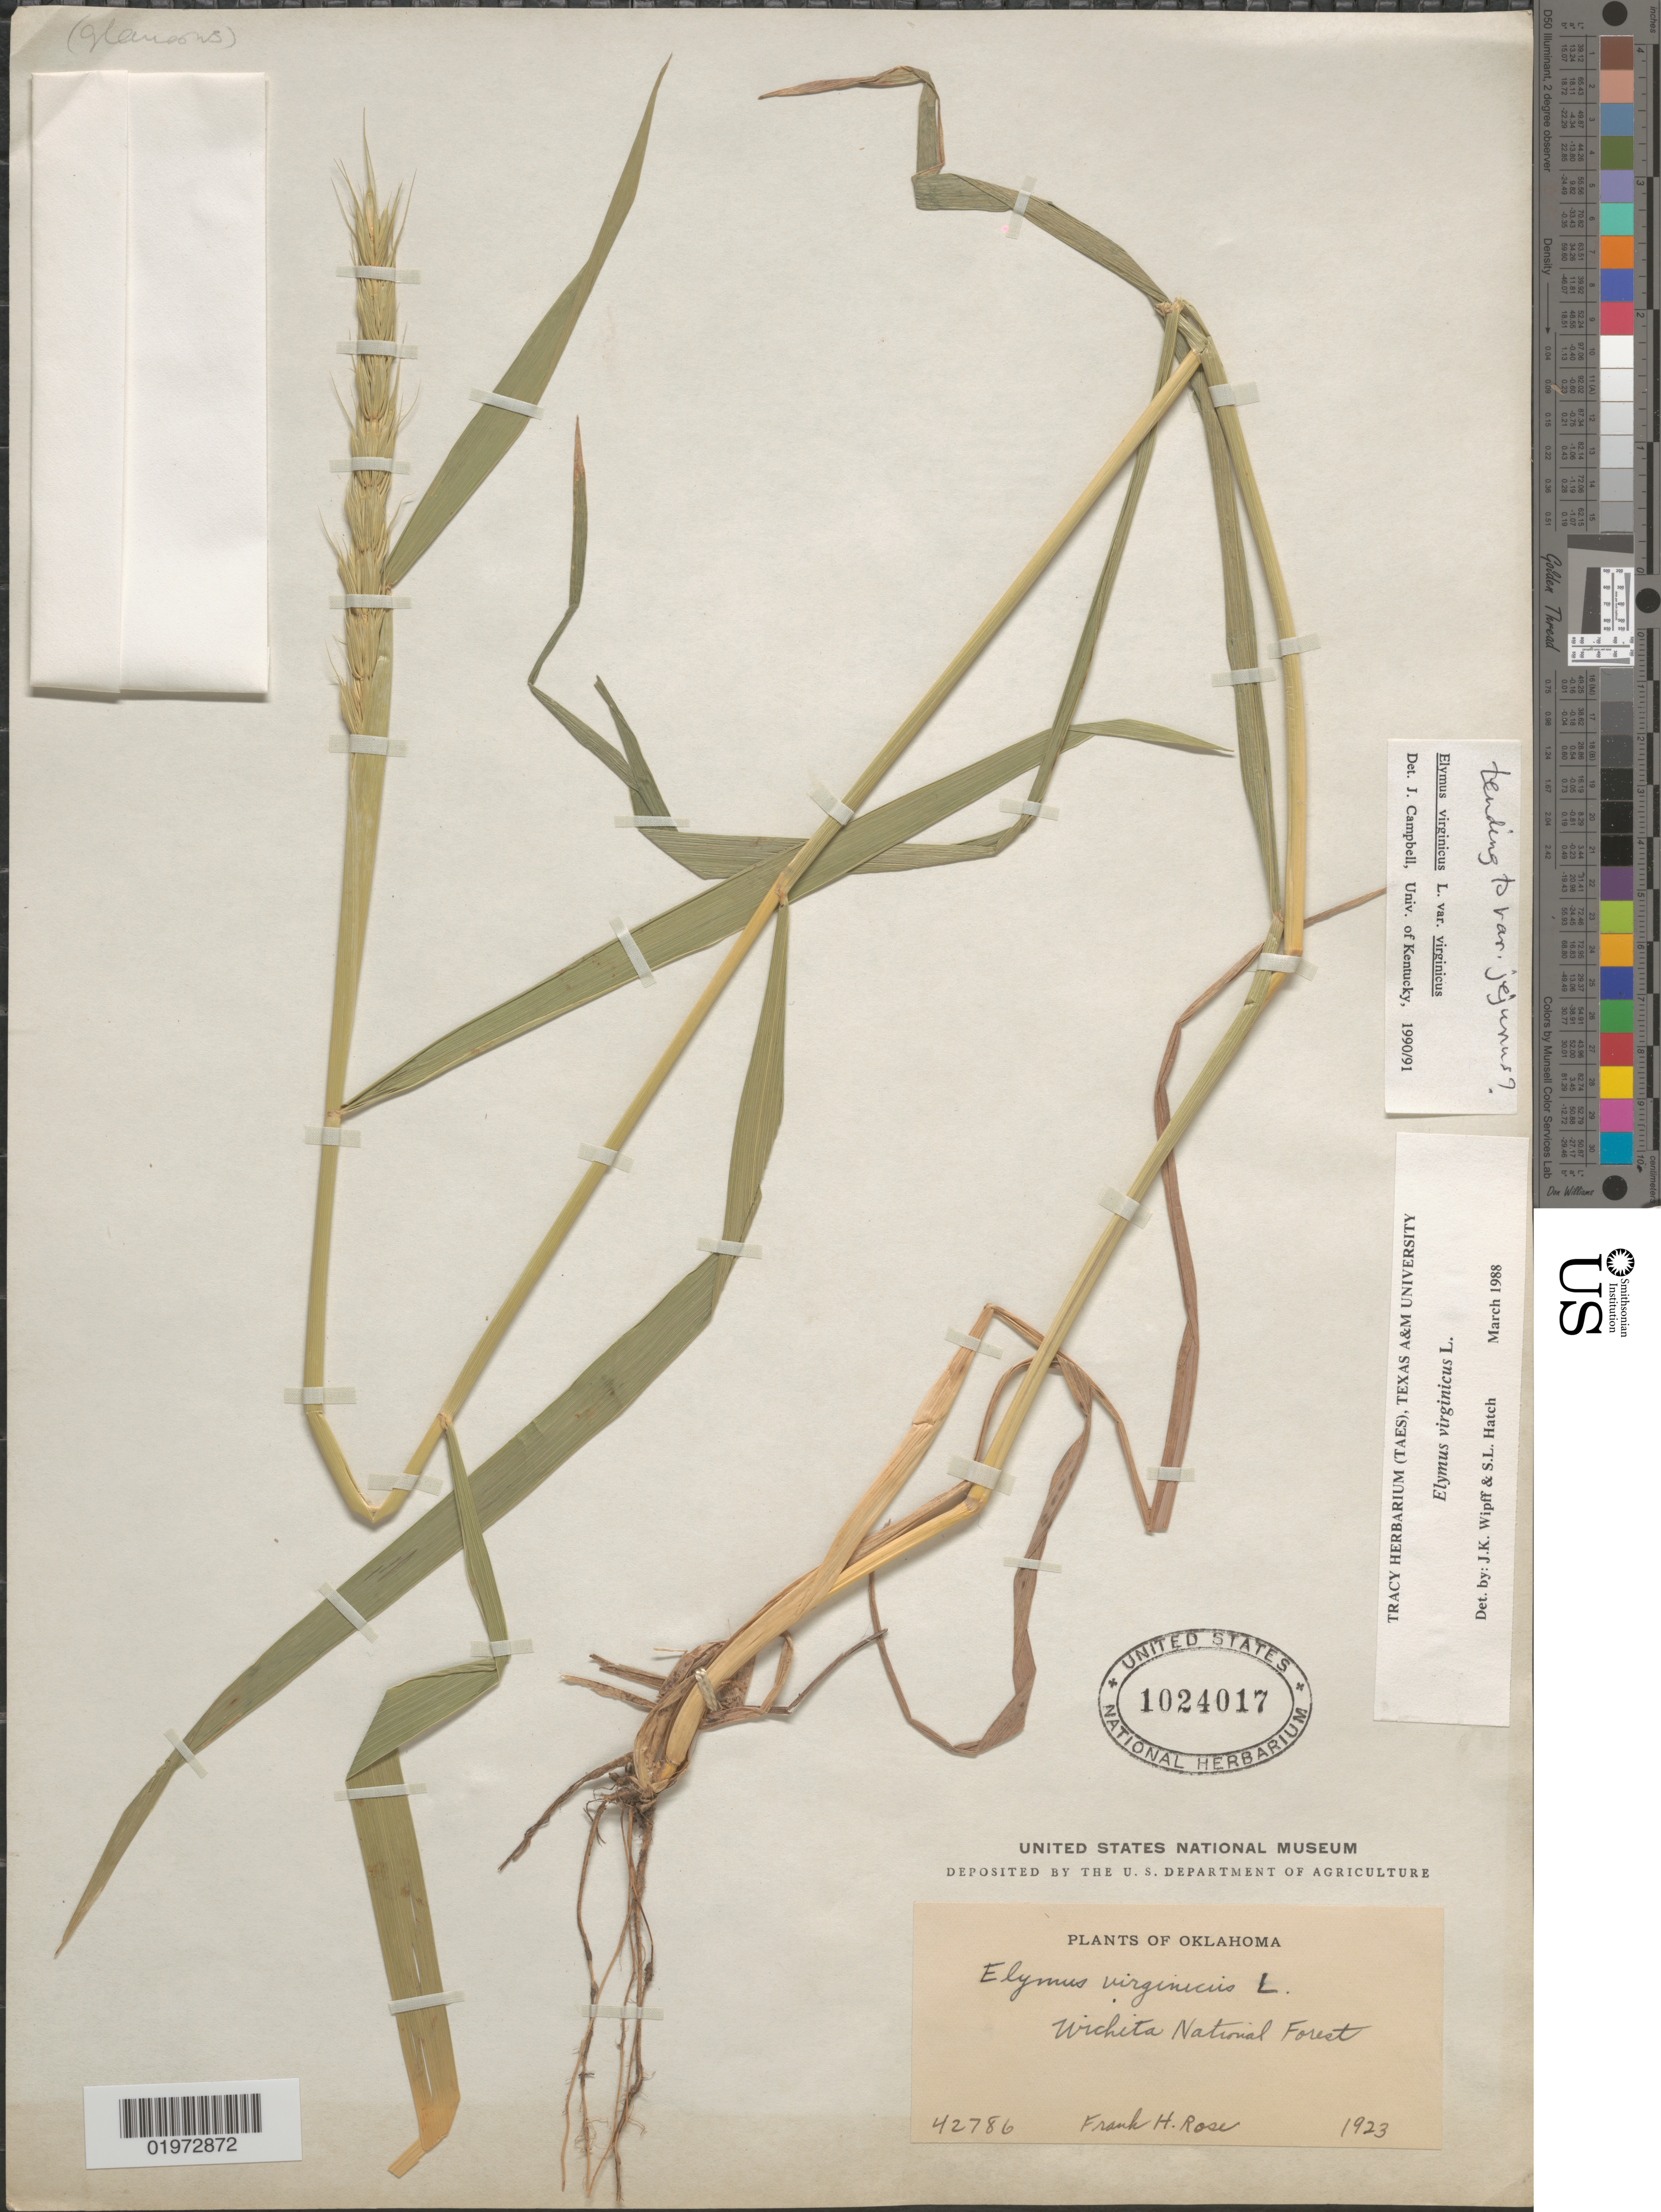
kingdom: Plantae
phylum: Tracheophyta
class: Liliopsida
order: Poales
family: Poaceae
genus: Elymus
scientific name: Elymus virginicus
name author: L.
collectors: F. H. Rose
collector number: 42786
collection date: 1923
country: United States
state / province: Oklahoma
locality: Wichita National Forest.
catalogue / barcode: US 1024017